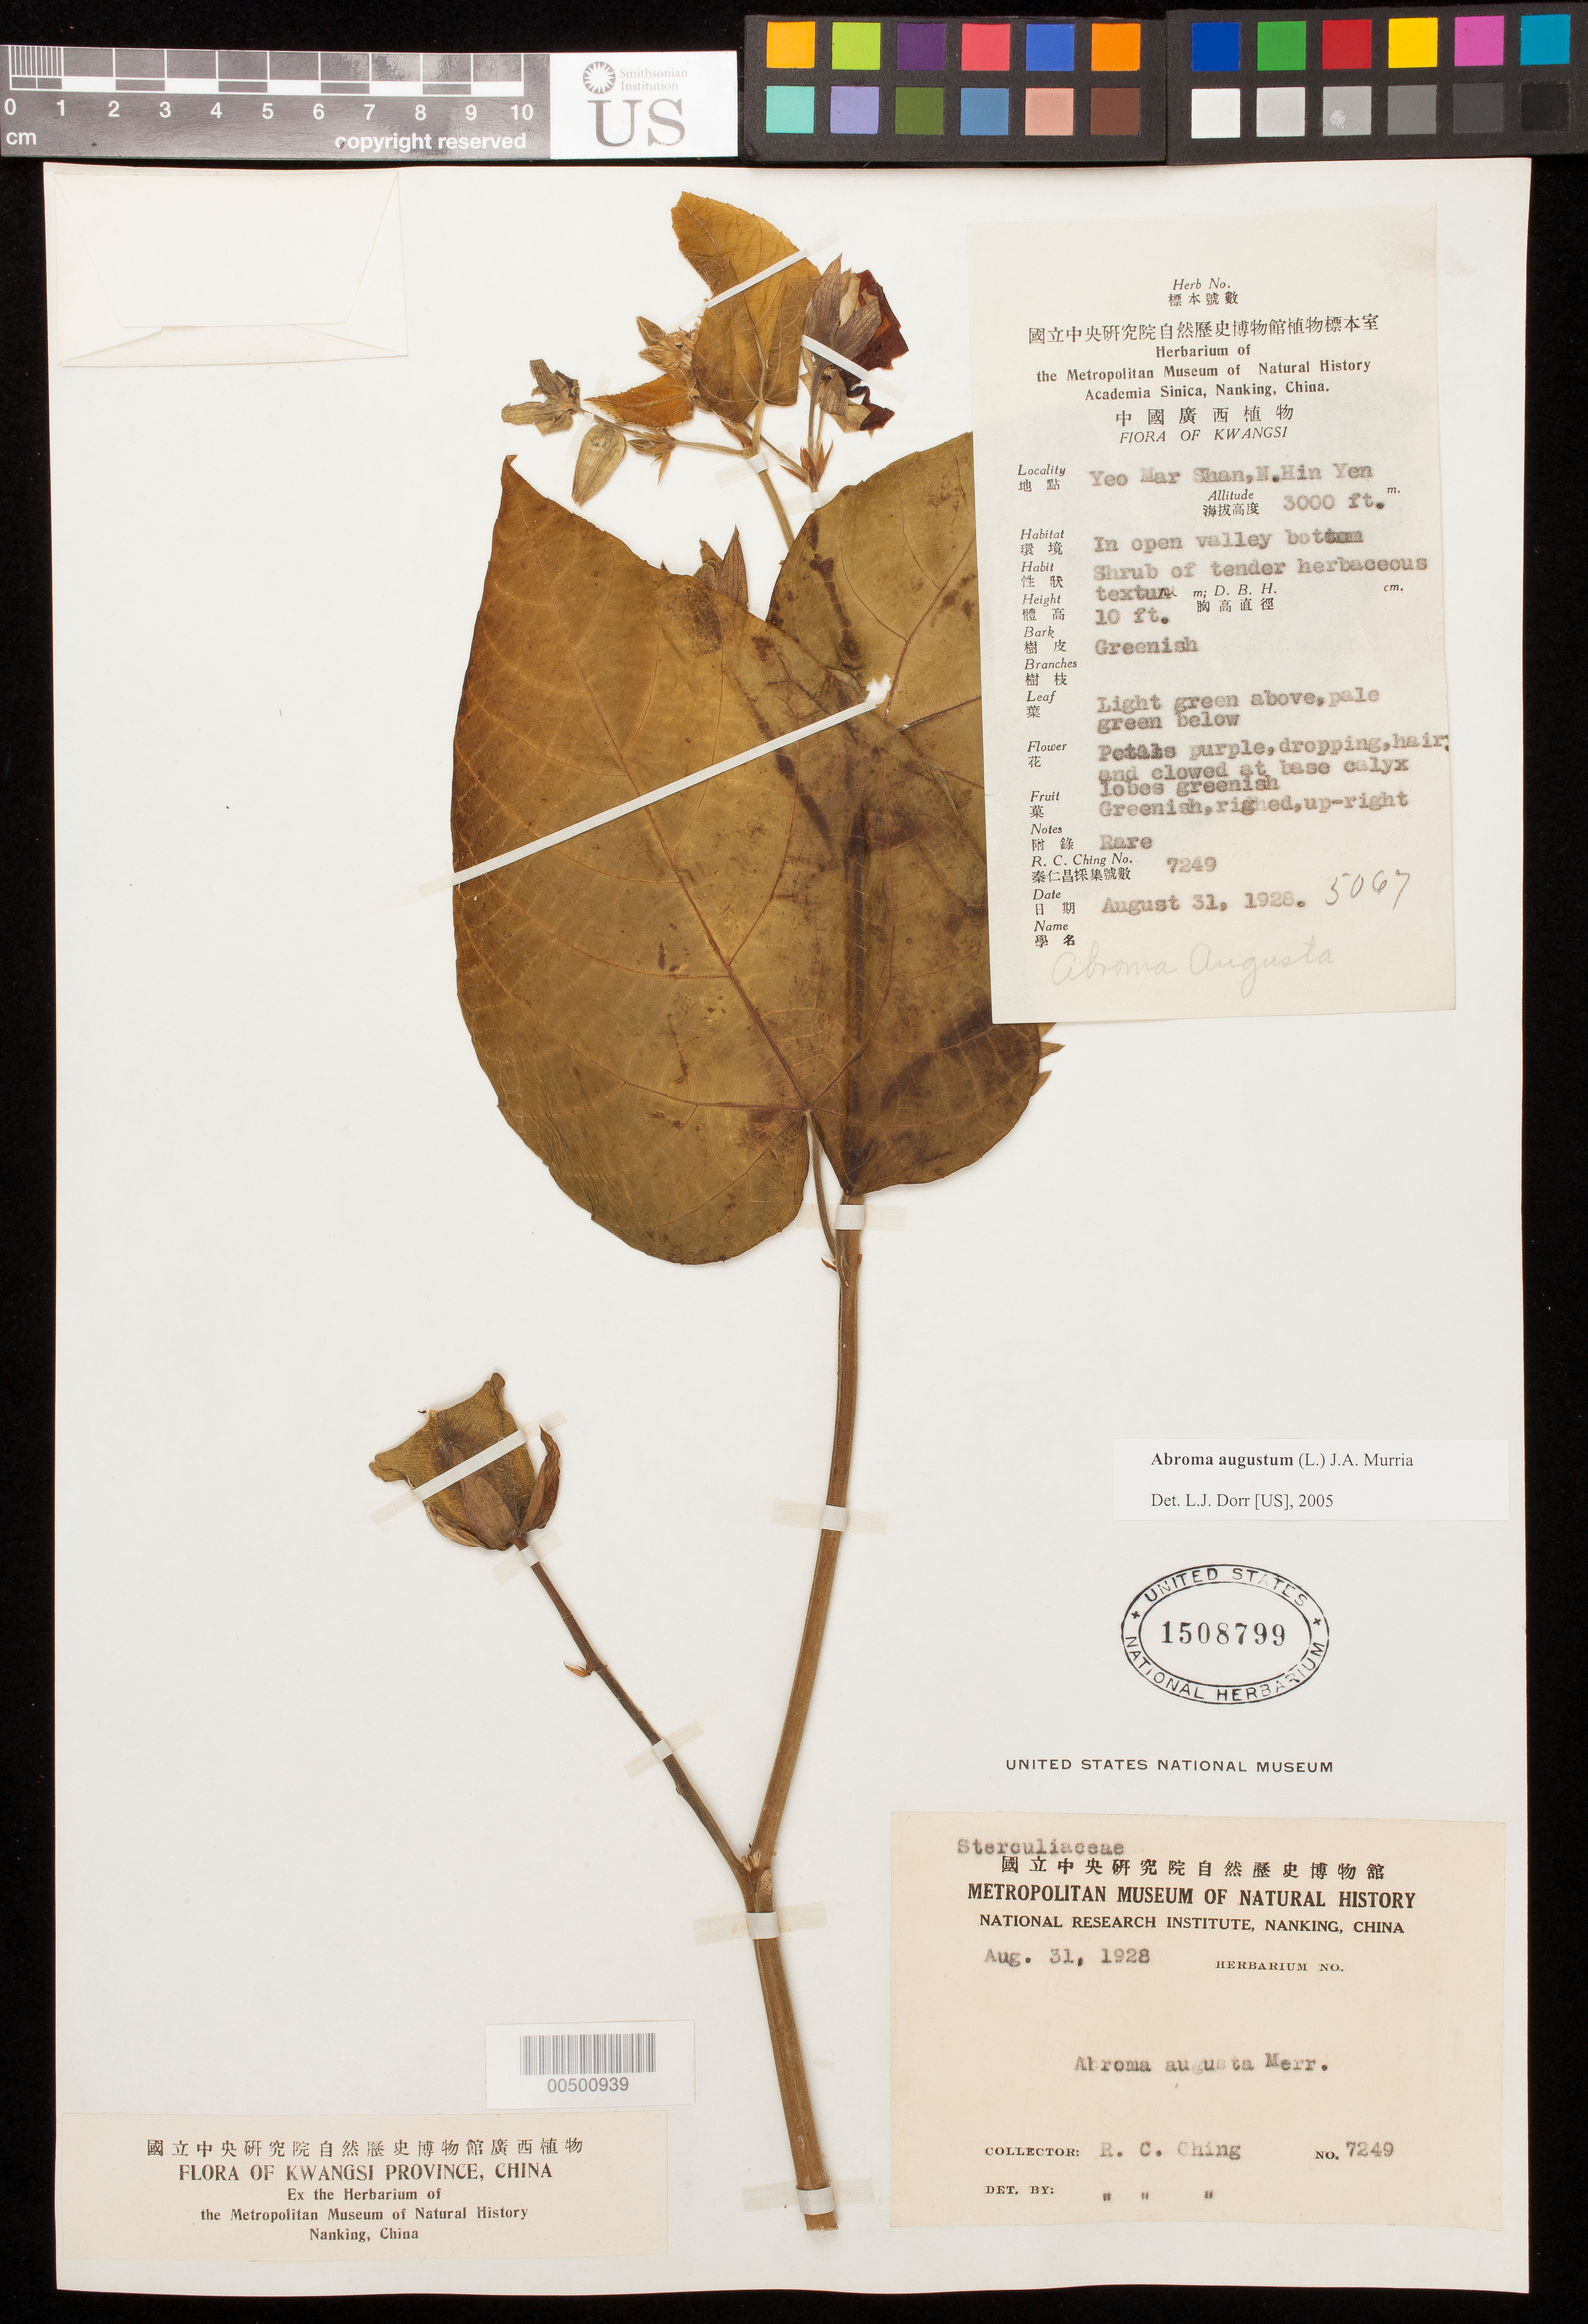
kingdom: Plantae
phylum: Tracheophyta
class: Magnoliopsida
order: Malvales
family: Malvaceae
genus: Abroma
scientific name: Abroma augusta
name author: (L.) L. f.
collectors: R. C. Ching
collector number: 7249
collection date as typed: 31 Aug 1928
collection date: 1928-08-31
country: China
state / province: Jiangxi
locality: Yeo Mar Shan, N. Hin Yen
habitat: Open valley bottom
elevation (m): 914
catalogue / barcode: US 1508799